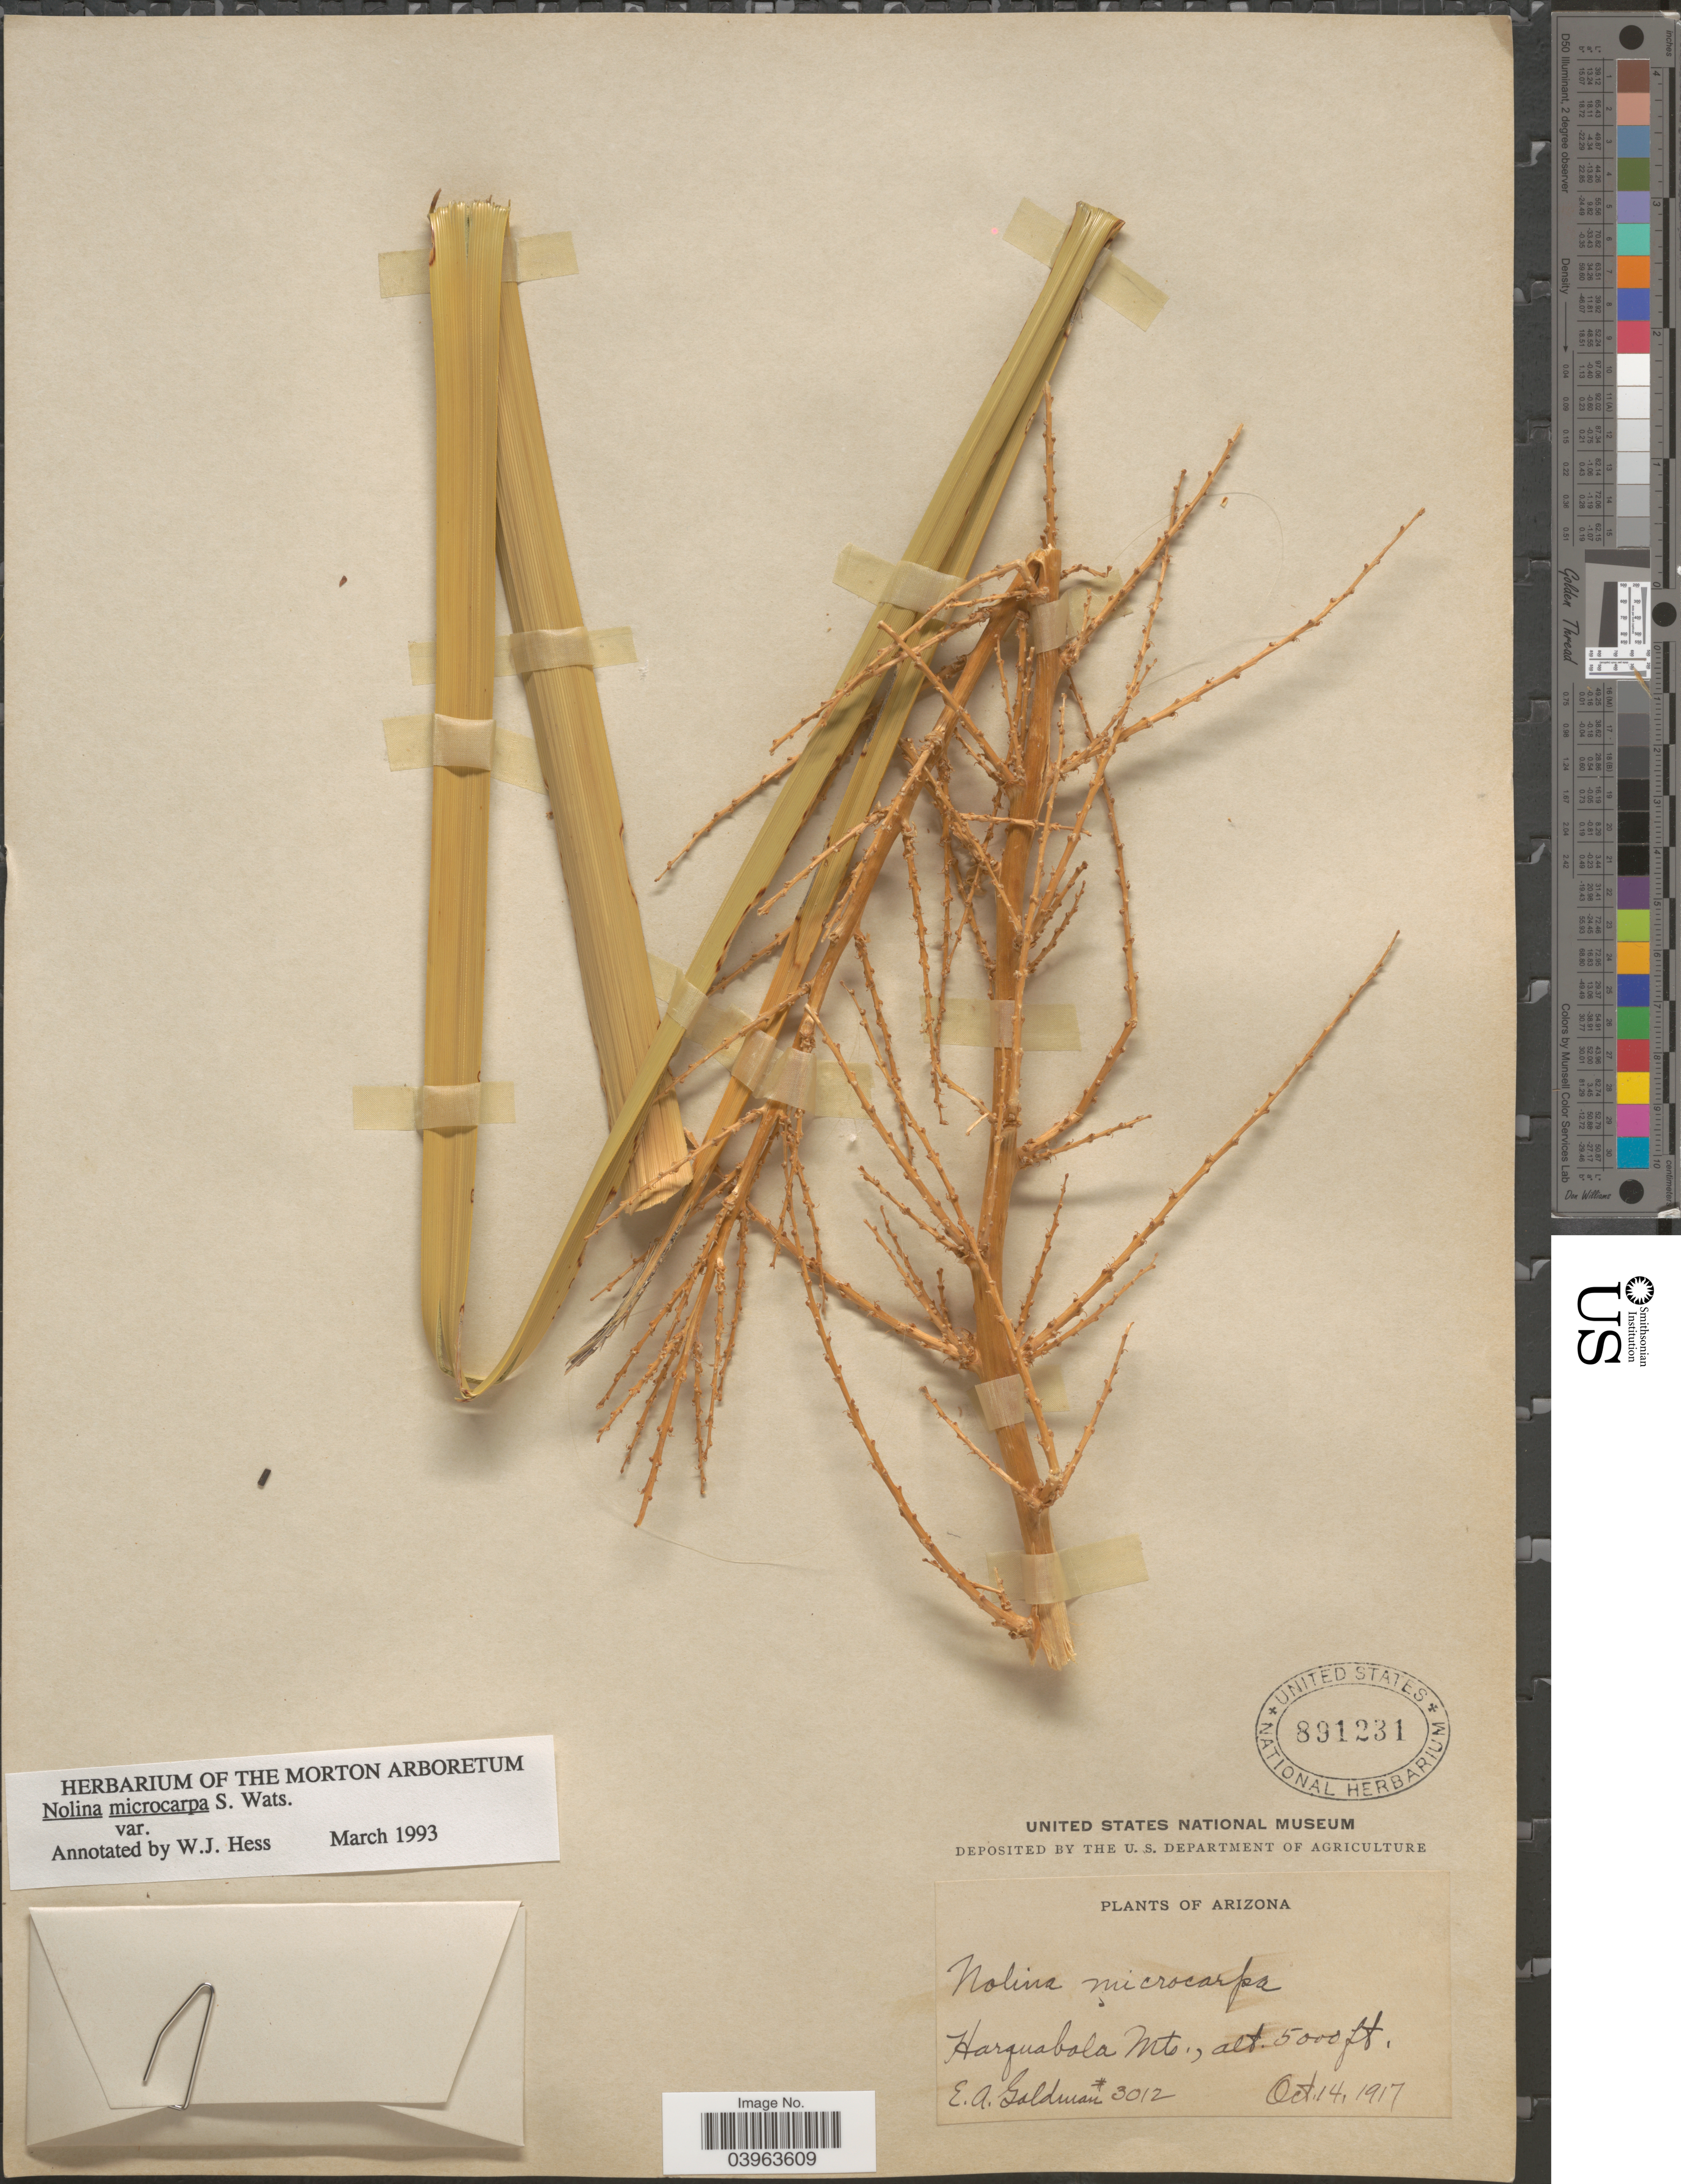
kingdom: Plantae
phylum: Tracheophyta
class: Liliopsida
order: Asparagales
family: Asparagaceae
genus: Nolina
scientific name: Nolina microcarpa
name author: S. Watson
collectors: E. A. Goldman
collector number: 3012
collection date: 1917-10-14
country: United States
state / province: Arizona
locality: Harquahala Mts.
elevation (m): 1524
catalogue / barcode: US 891231